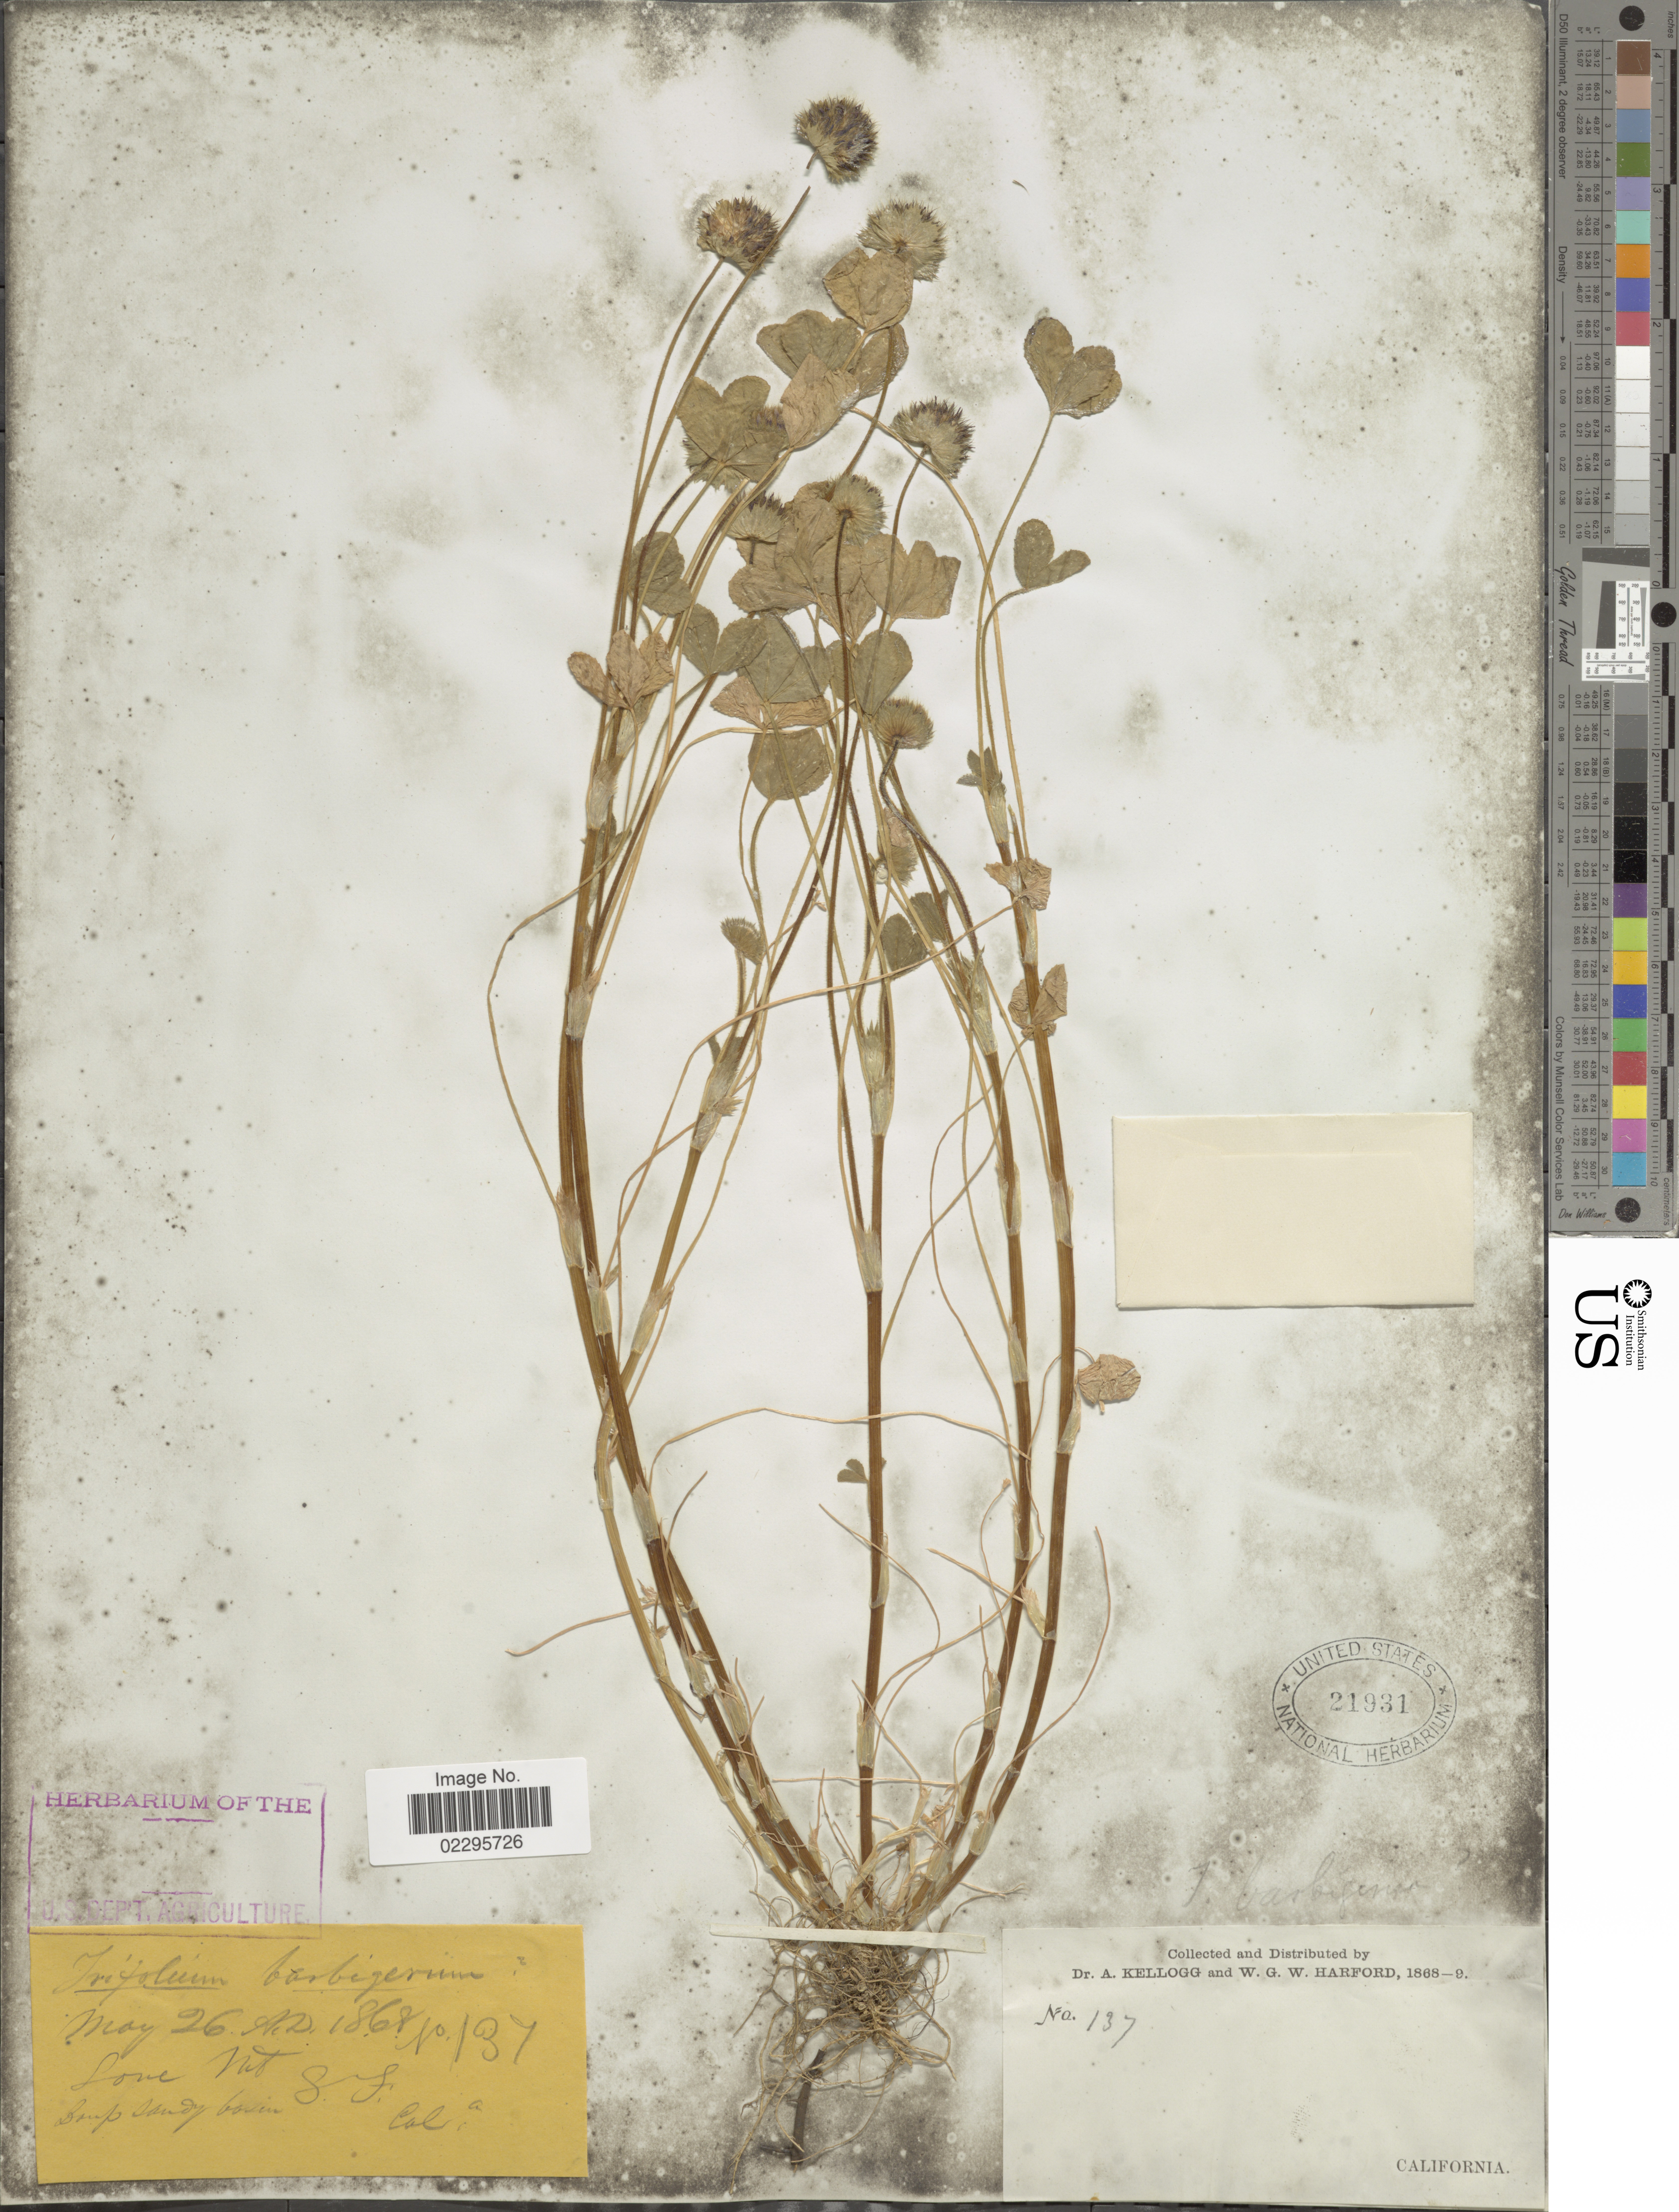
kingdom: Plantae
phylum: Tracheophyta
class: Magnoliopsida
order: Fabales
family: Fabaceae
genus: Trifolium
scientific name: Trifolium barbigerum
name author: Torr.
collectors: A. Kellogg & W. G. W. Harford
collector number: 137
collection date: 1868-05-26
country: United States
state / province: California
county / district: San Francisco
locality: Lone Mt., S.F., damp sandy basin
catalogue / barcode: US 21931